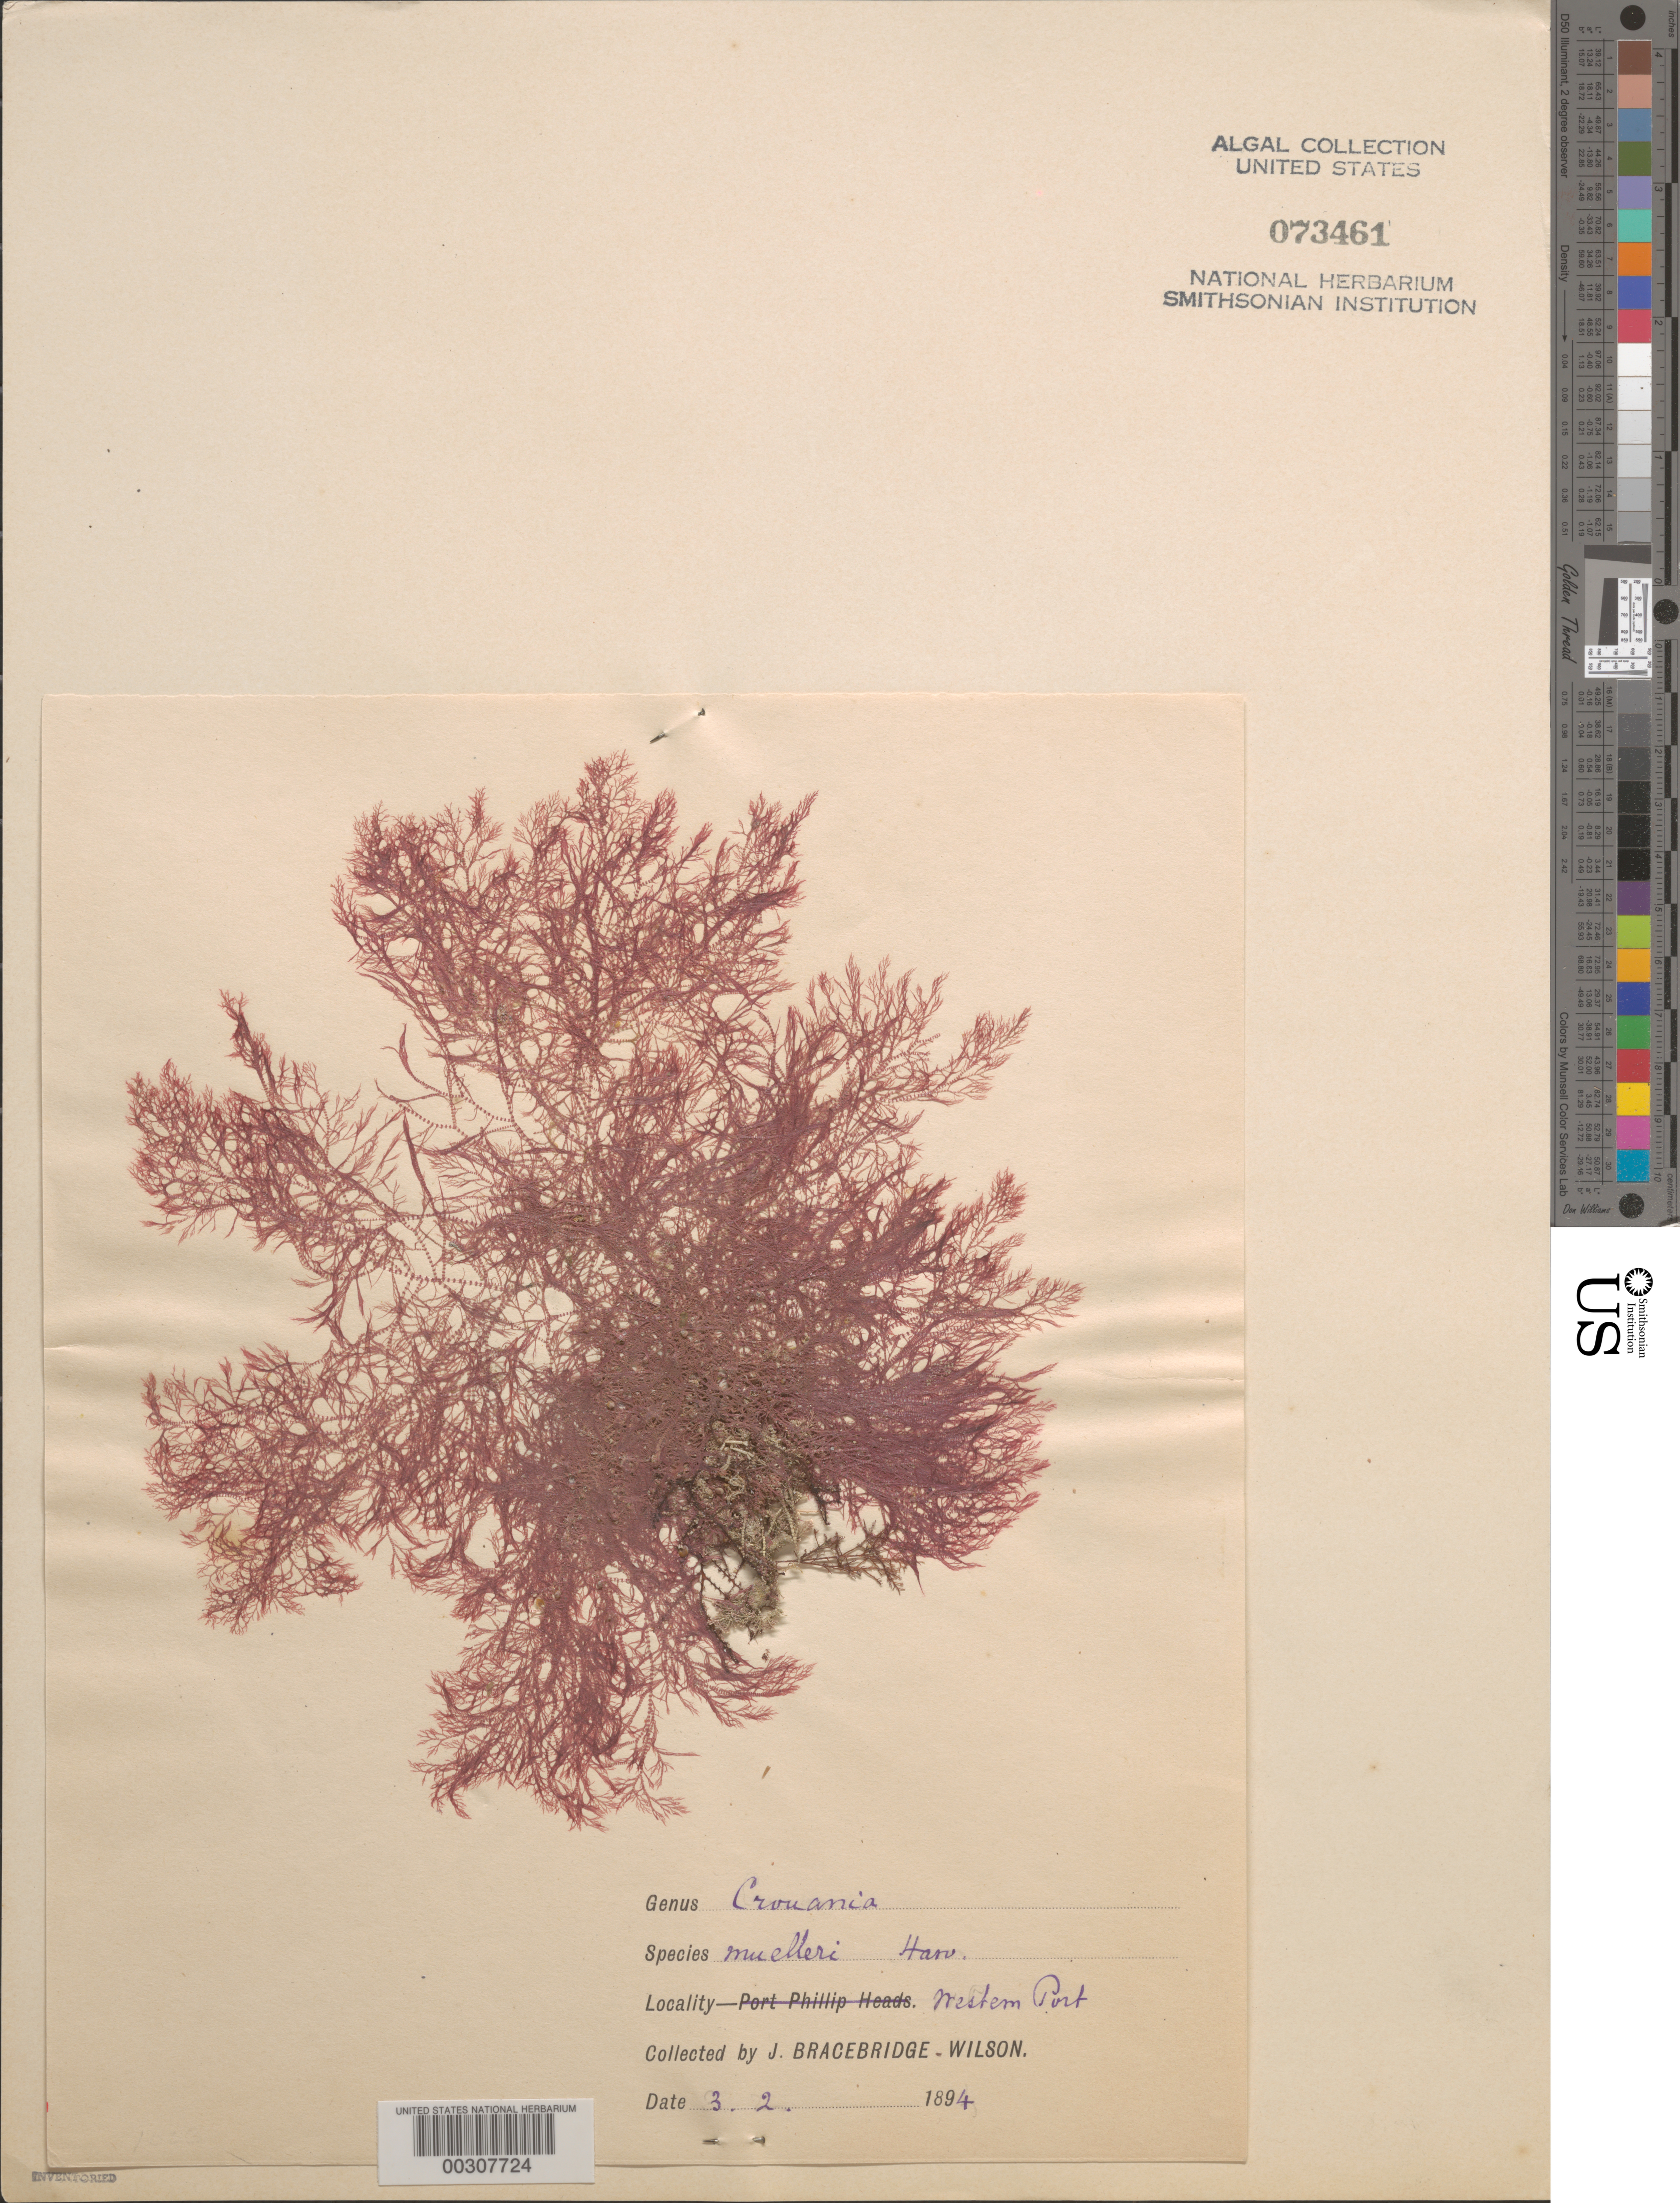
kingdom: Plantae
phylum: Rhodophyta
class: Florideophyceae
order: Ceramiales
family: Ceramiaceae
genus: Perithamnion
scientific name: Perithamnion muelleri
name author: (Harv.) Womersley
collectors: J. B. Wilson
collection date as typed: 03 Feb 1894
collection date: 1894-02-03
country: Australia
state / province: Victoria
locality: Western Port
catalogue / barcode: US 73461